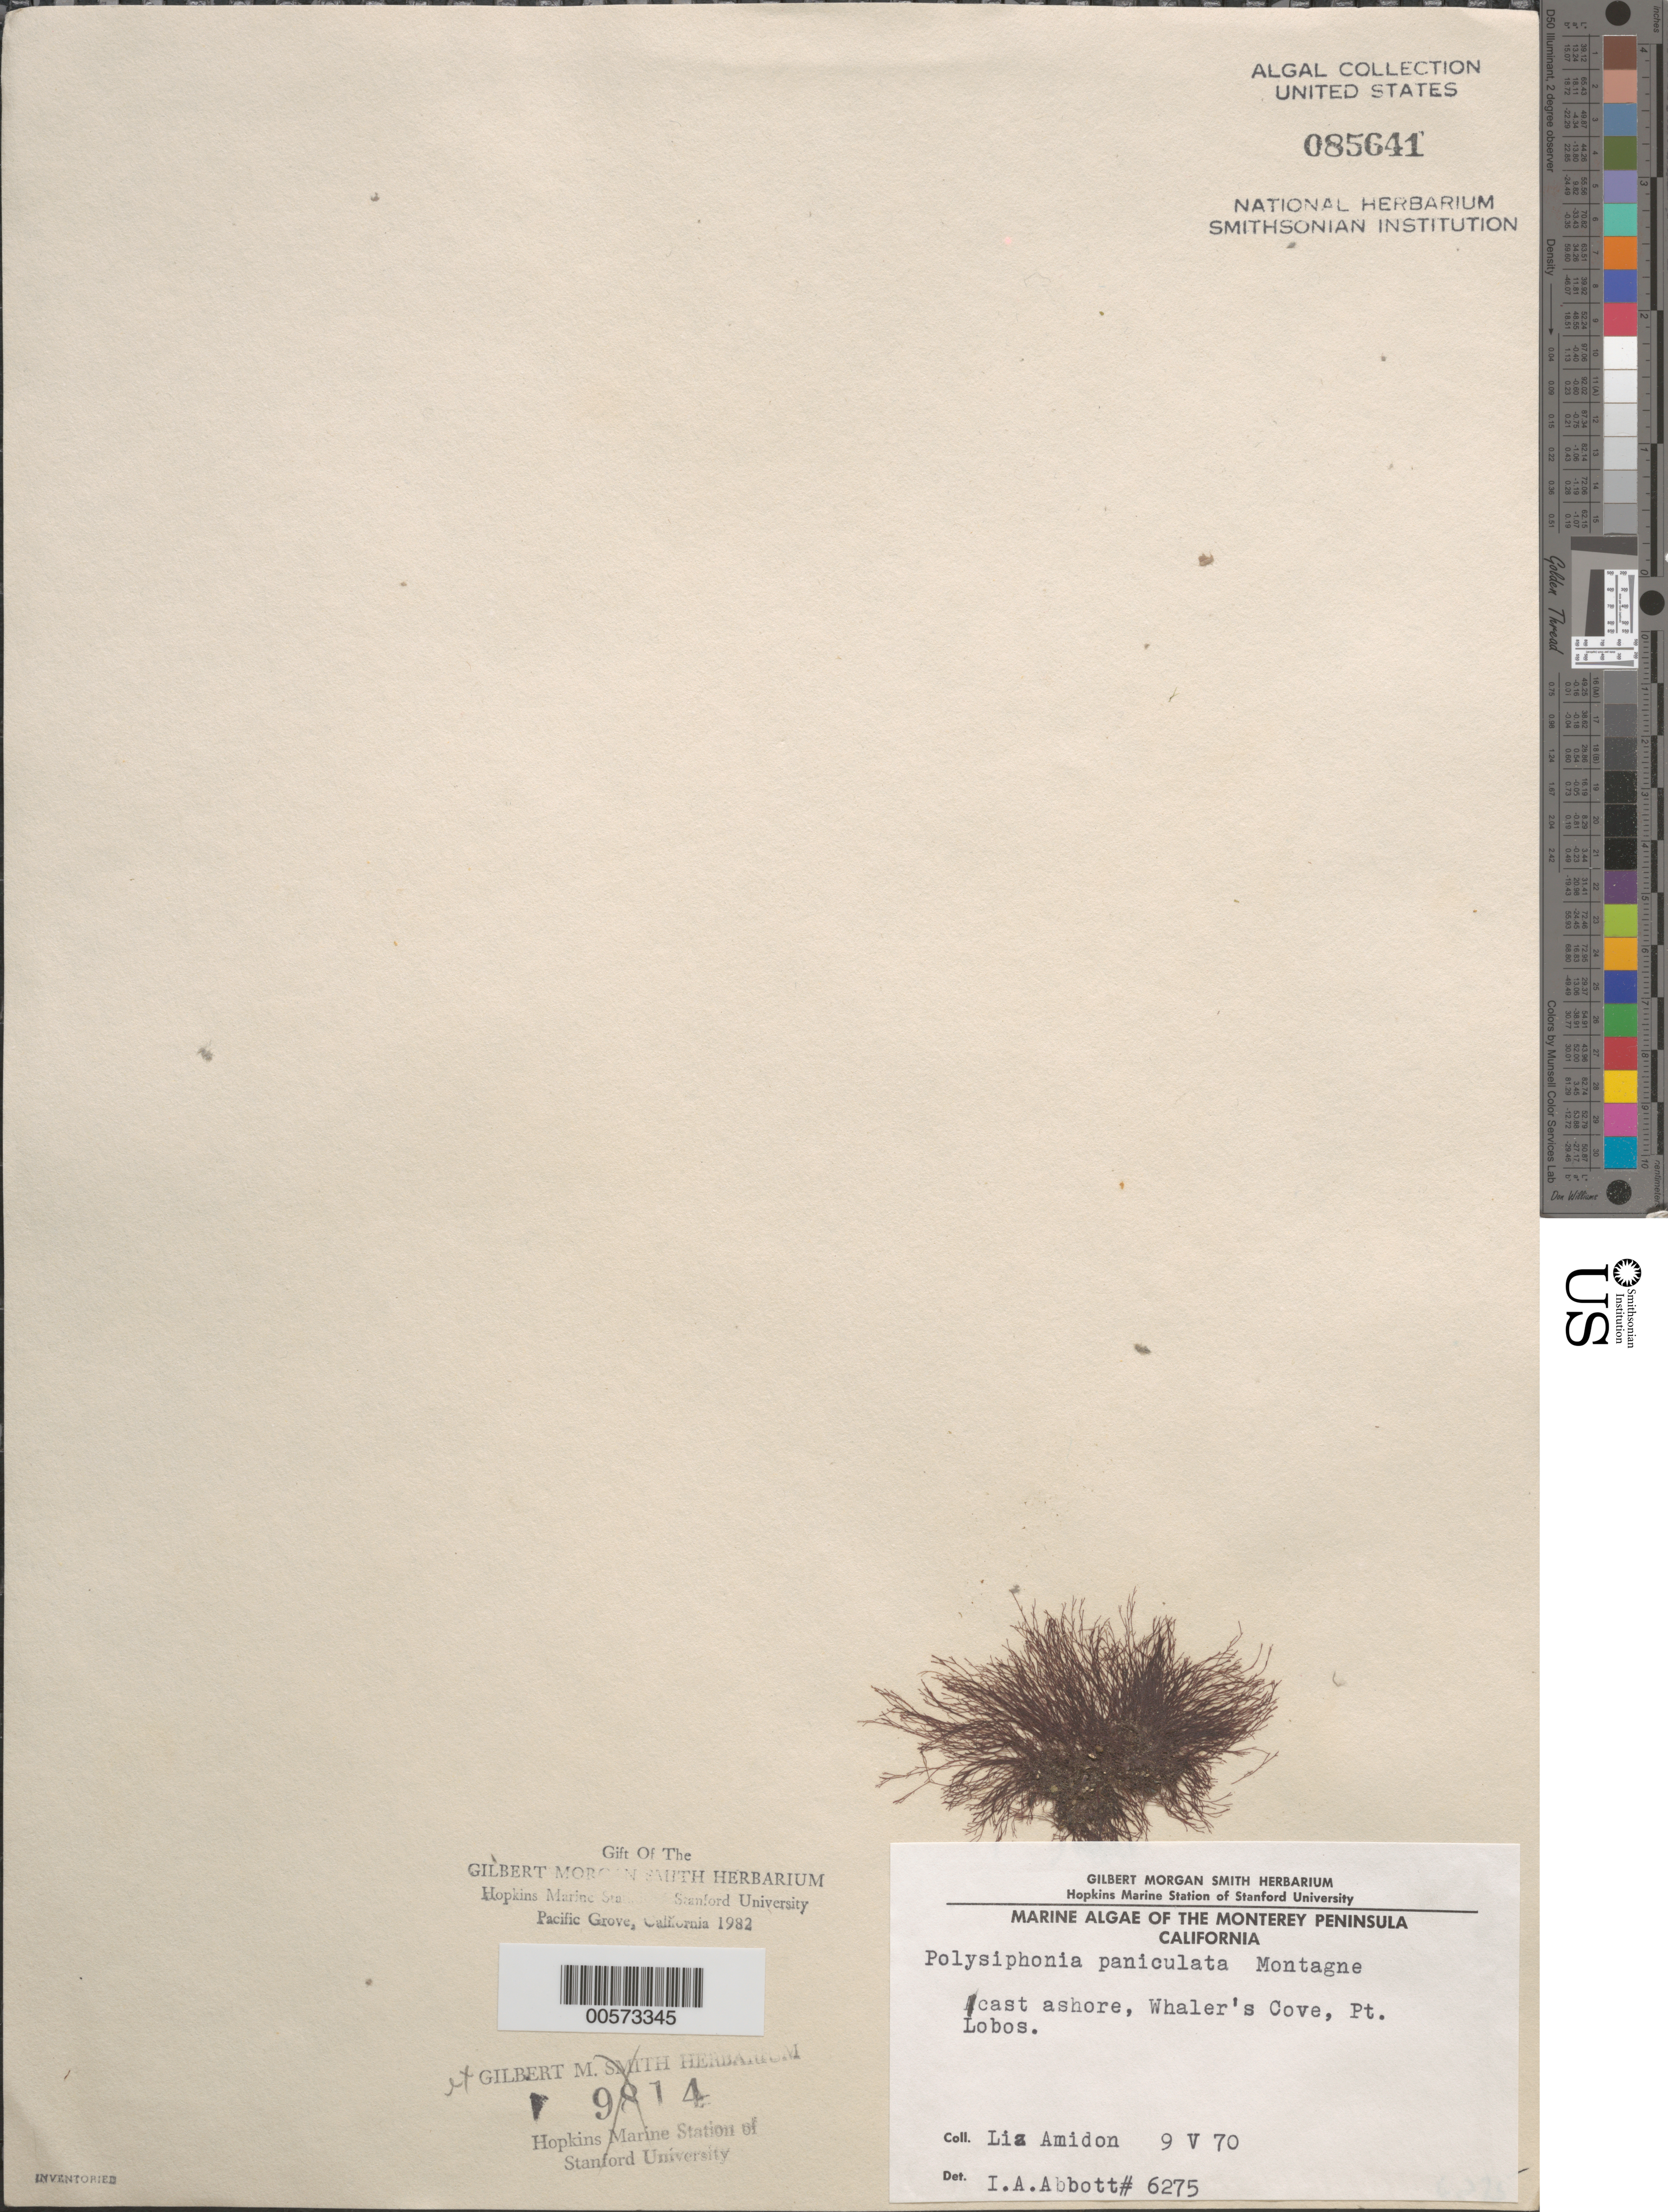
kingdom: Plantae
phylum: Rhodophyta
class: Florideophyceae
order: Ceramiales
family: Rhodomelaceae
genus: Eutrichosiphonia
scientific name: Eutrichosiphonia paniculata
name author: (Mont.) D.E.Bustamante & T.O. Cho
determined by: Algae name updating Project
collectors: E. Amidon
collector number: IAA 6275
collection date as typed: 09 May 1970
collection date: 1970-05-09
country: United States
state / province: California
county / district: Monterey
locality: Whaler's Cove, Point Lobos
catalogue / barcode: US 85641